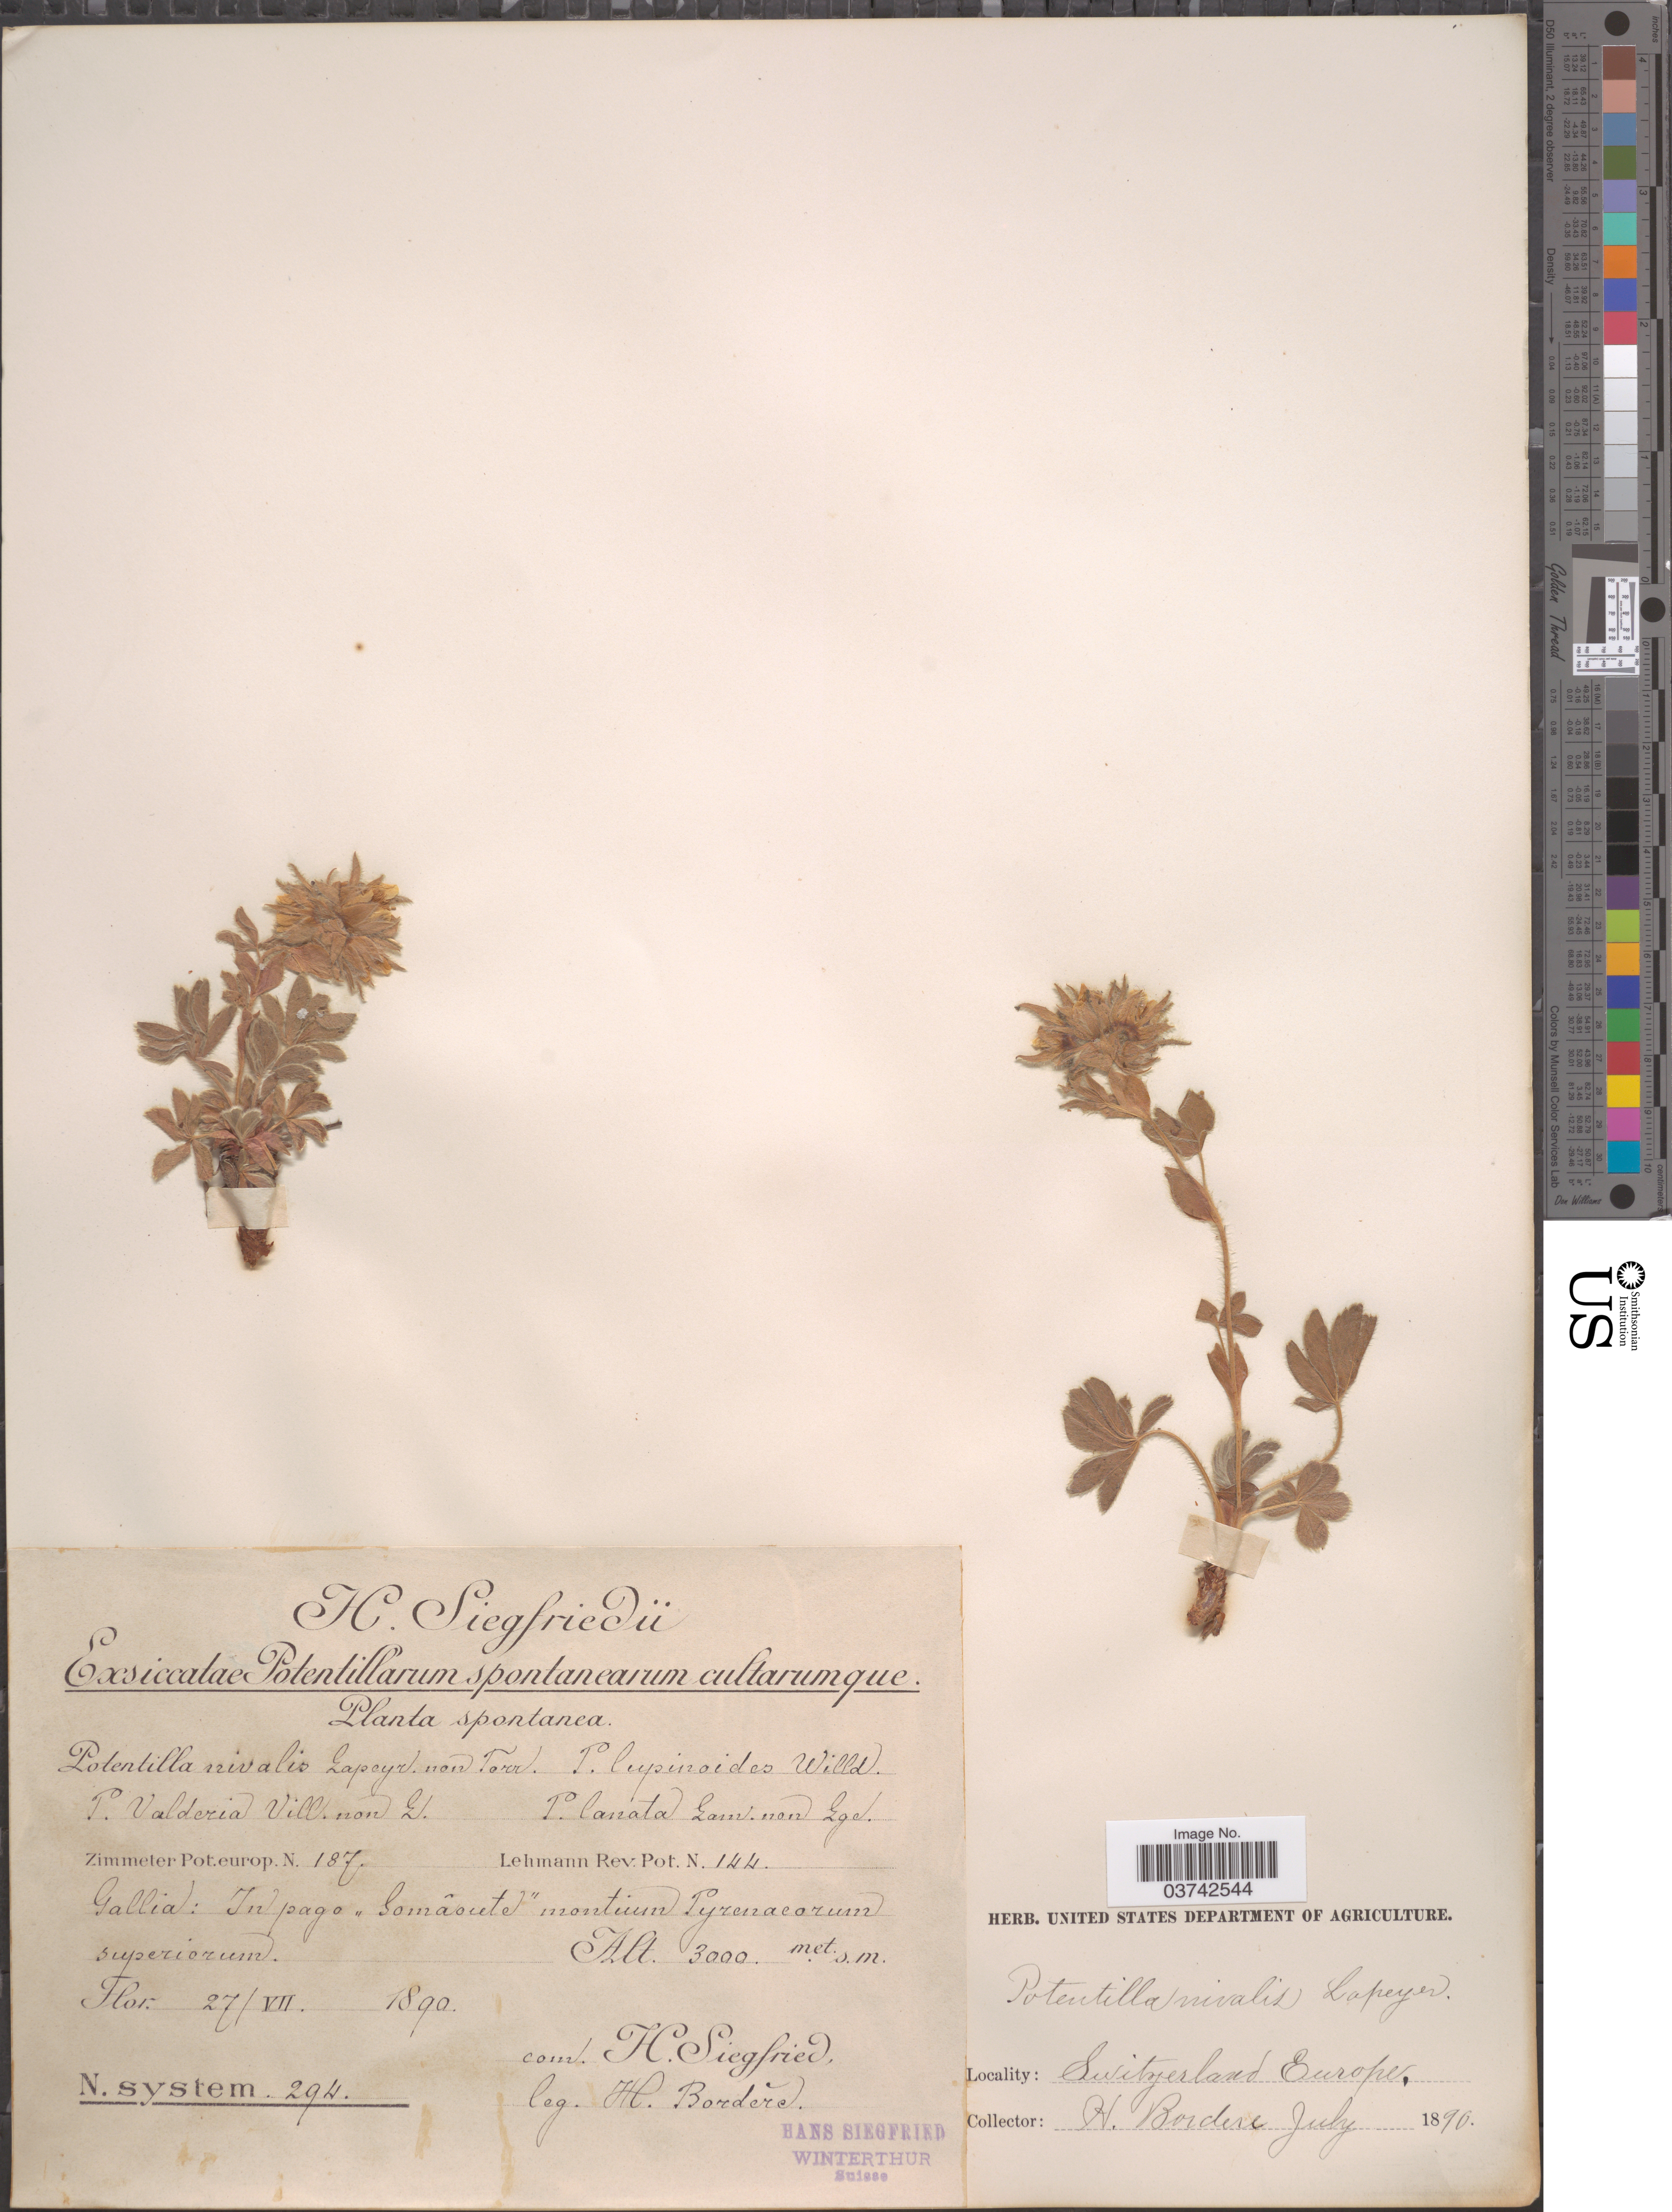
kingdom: Plantae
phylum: Tracheophyta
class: Magnoliopsida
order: Rosales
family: Rosaceae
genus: Potentilla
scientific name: Potentilla nivalis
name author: Csató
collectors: H. Bordere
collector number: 294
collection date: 1890-07-27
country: France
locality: Gallia: In pago "Somâoute" montium Pyrenaeorum superiorum.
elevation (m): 3000